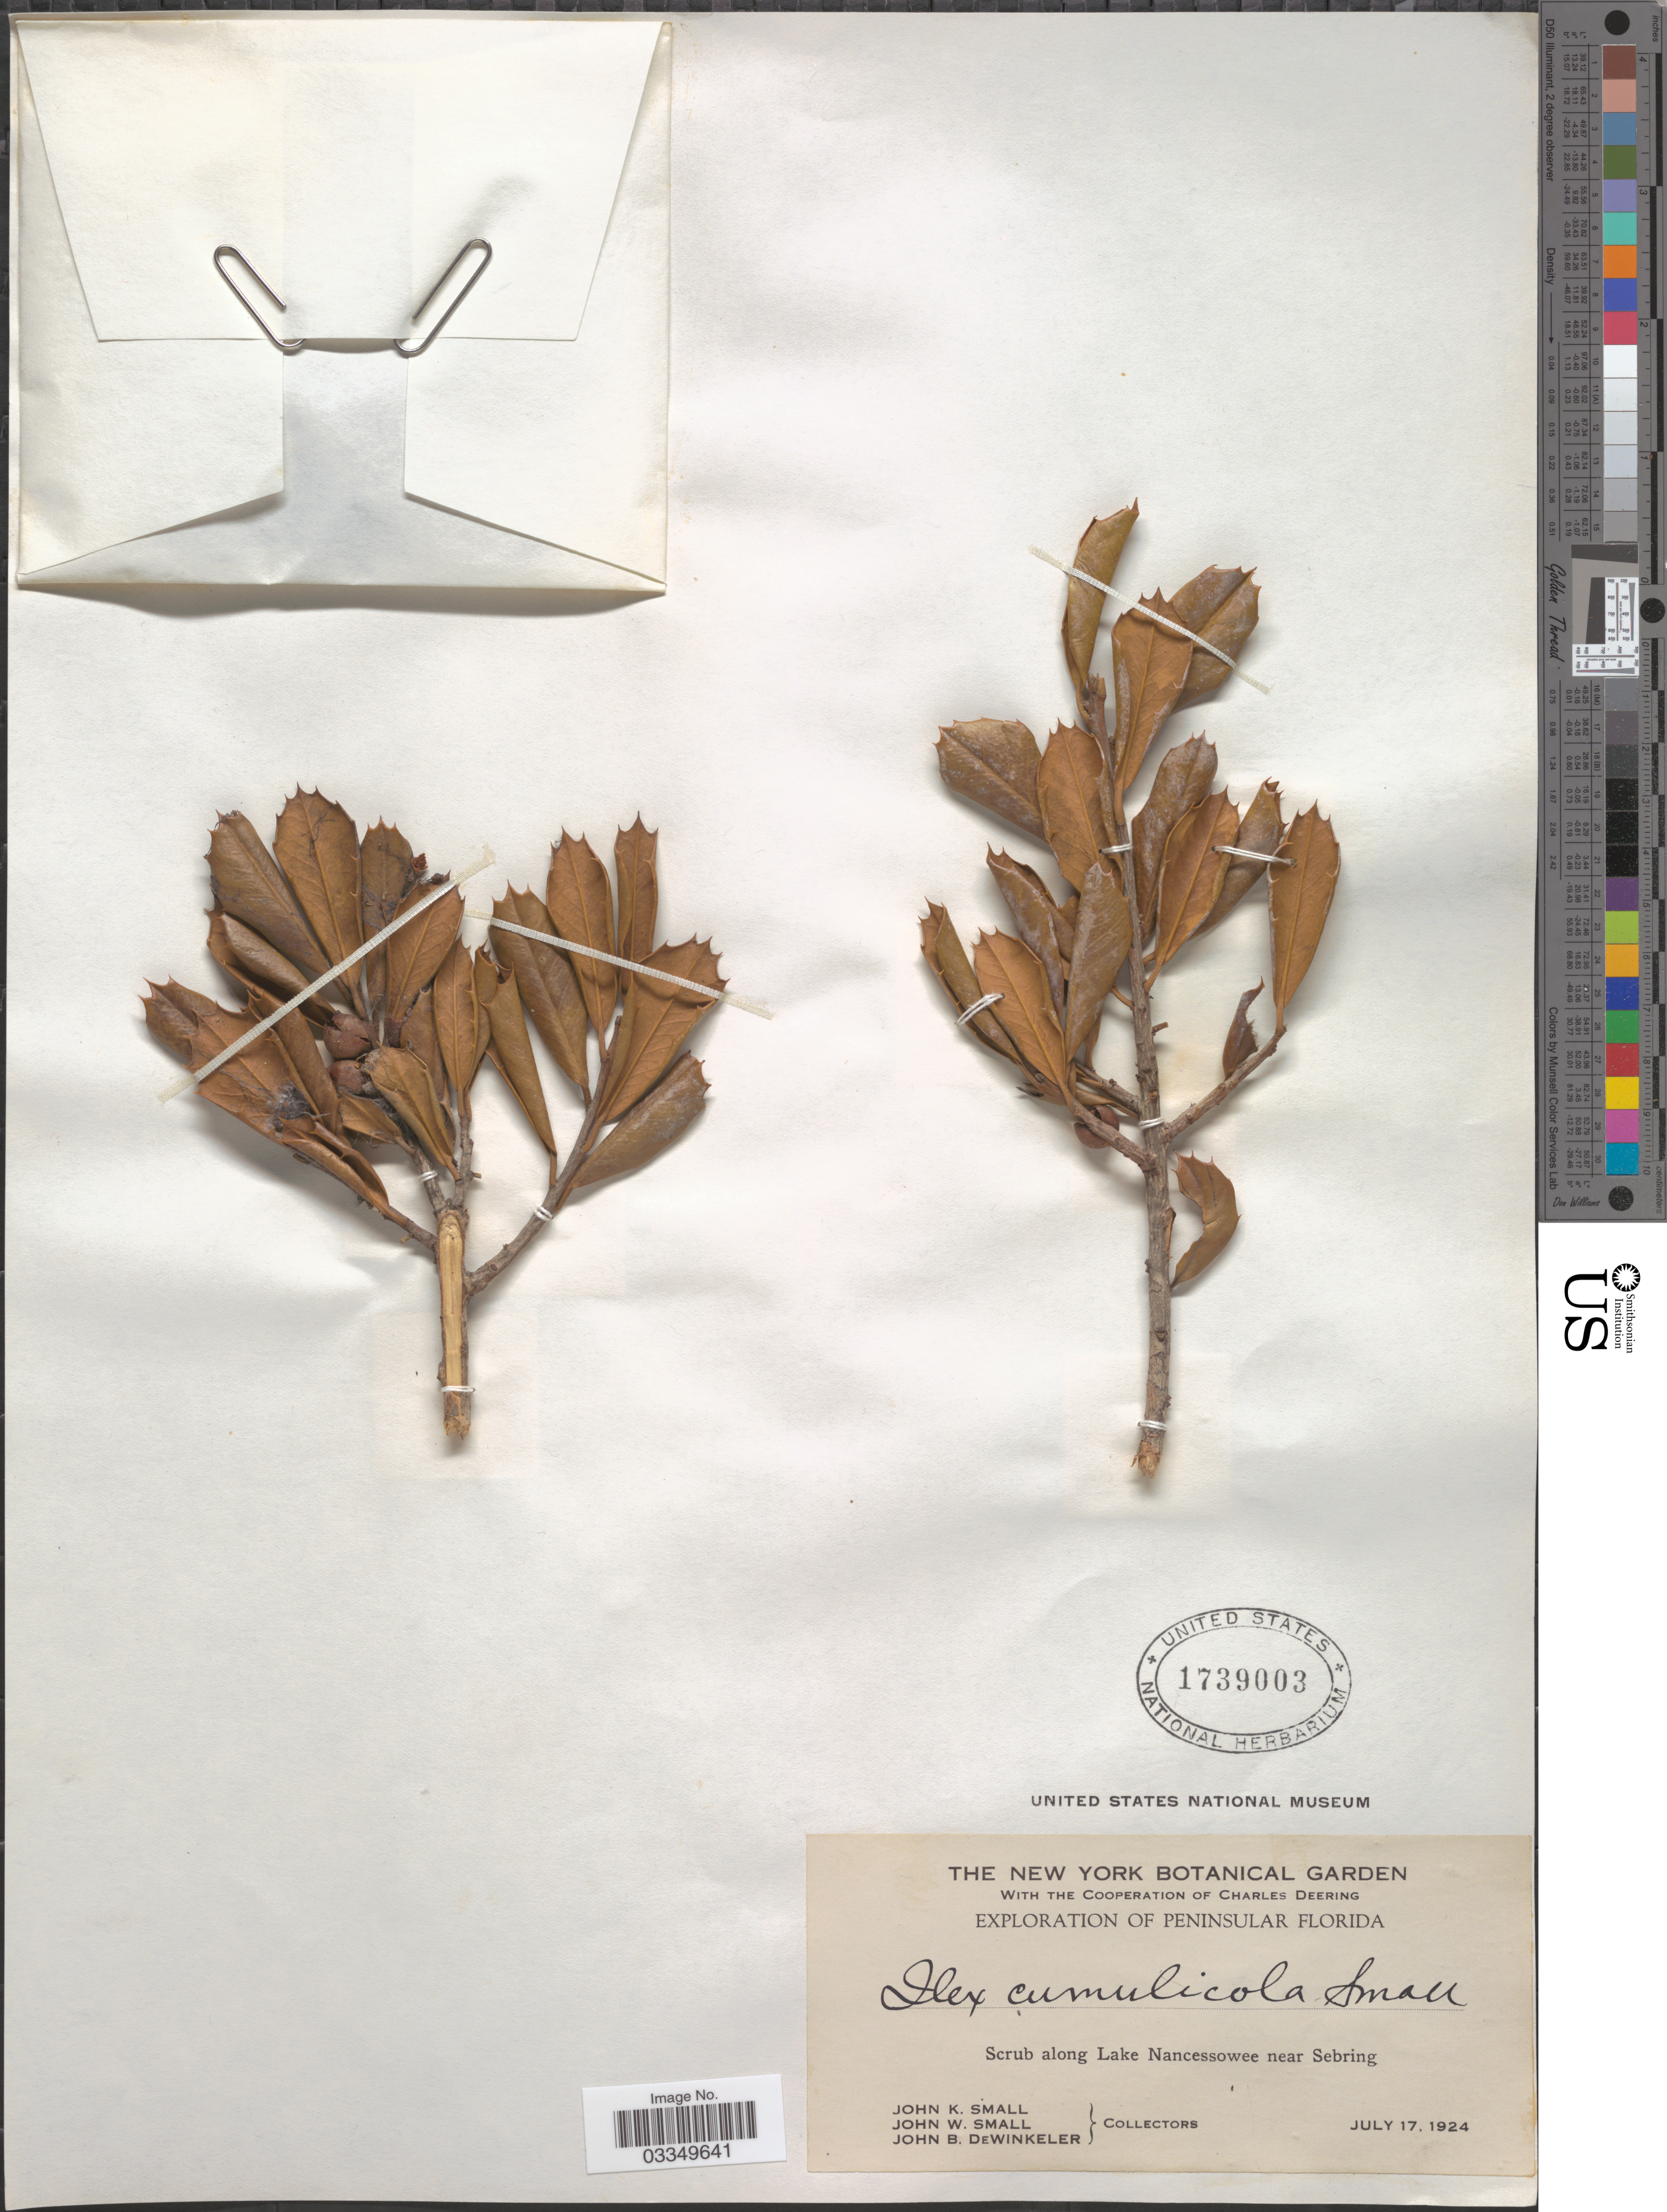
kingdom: Plantae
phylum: Tracheophyta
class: Magnoliopsida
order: Aquifoliales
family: Aquifoliaceae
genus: Ilex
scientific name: Ilex cumulicola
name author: Small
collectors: J. K. Small, J. Small & J. B. Dewinkeler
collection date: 1924-07-17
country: United States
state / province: Florida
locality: Peninsular Florida. Along Lake Nancessowee near Sebring.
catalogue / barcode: US 1739003